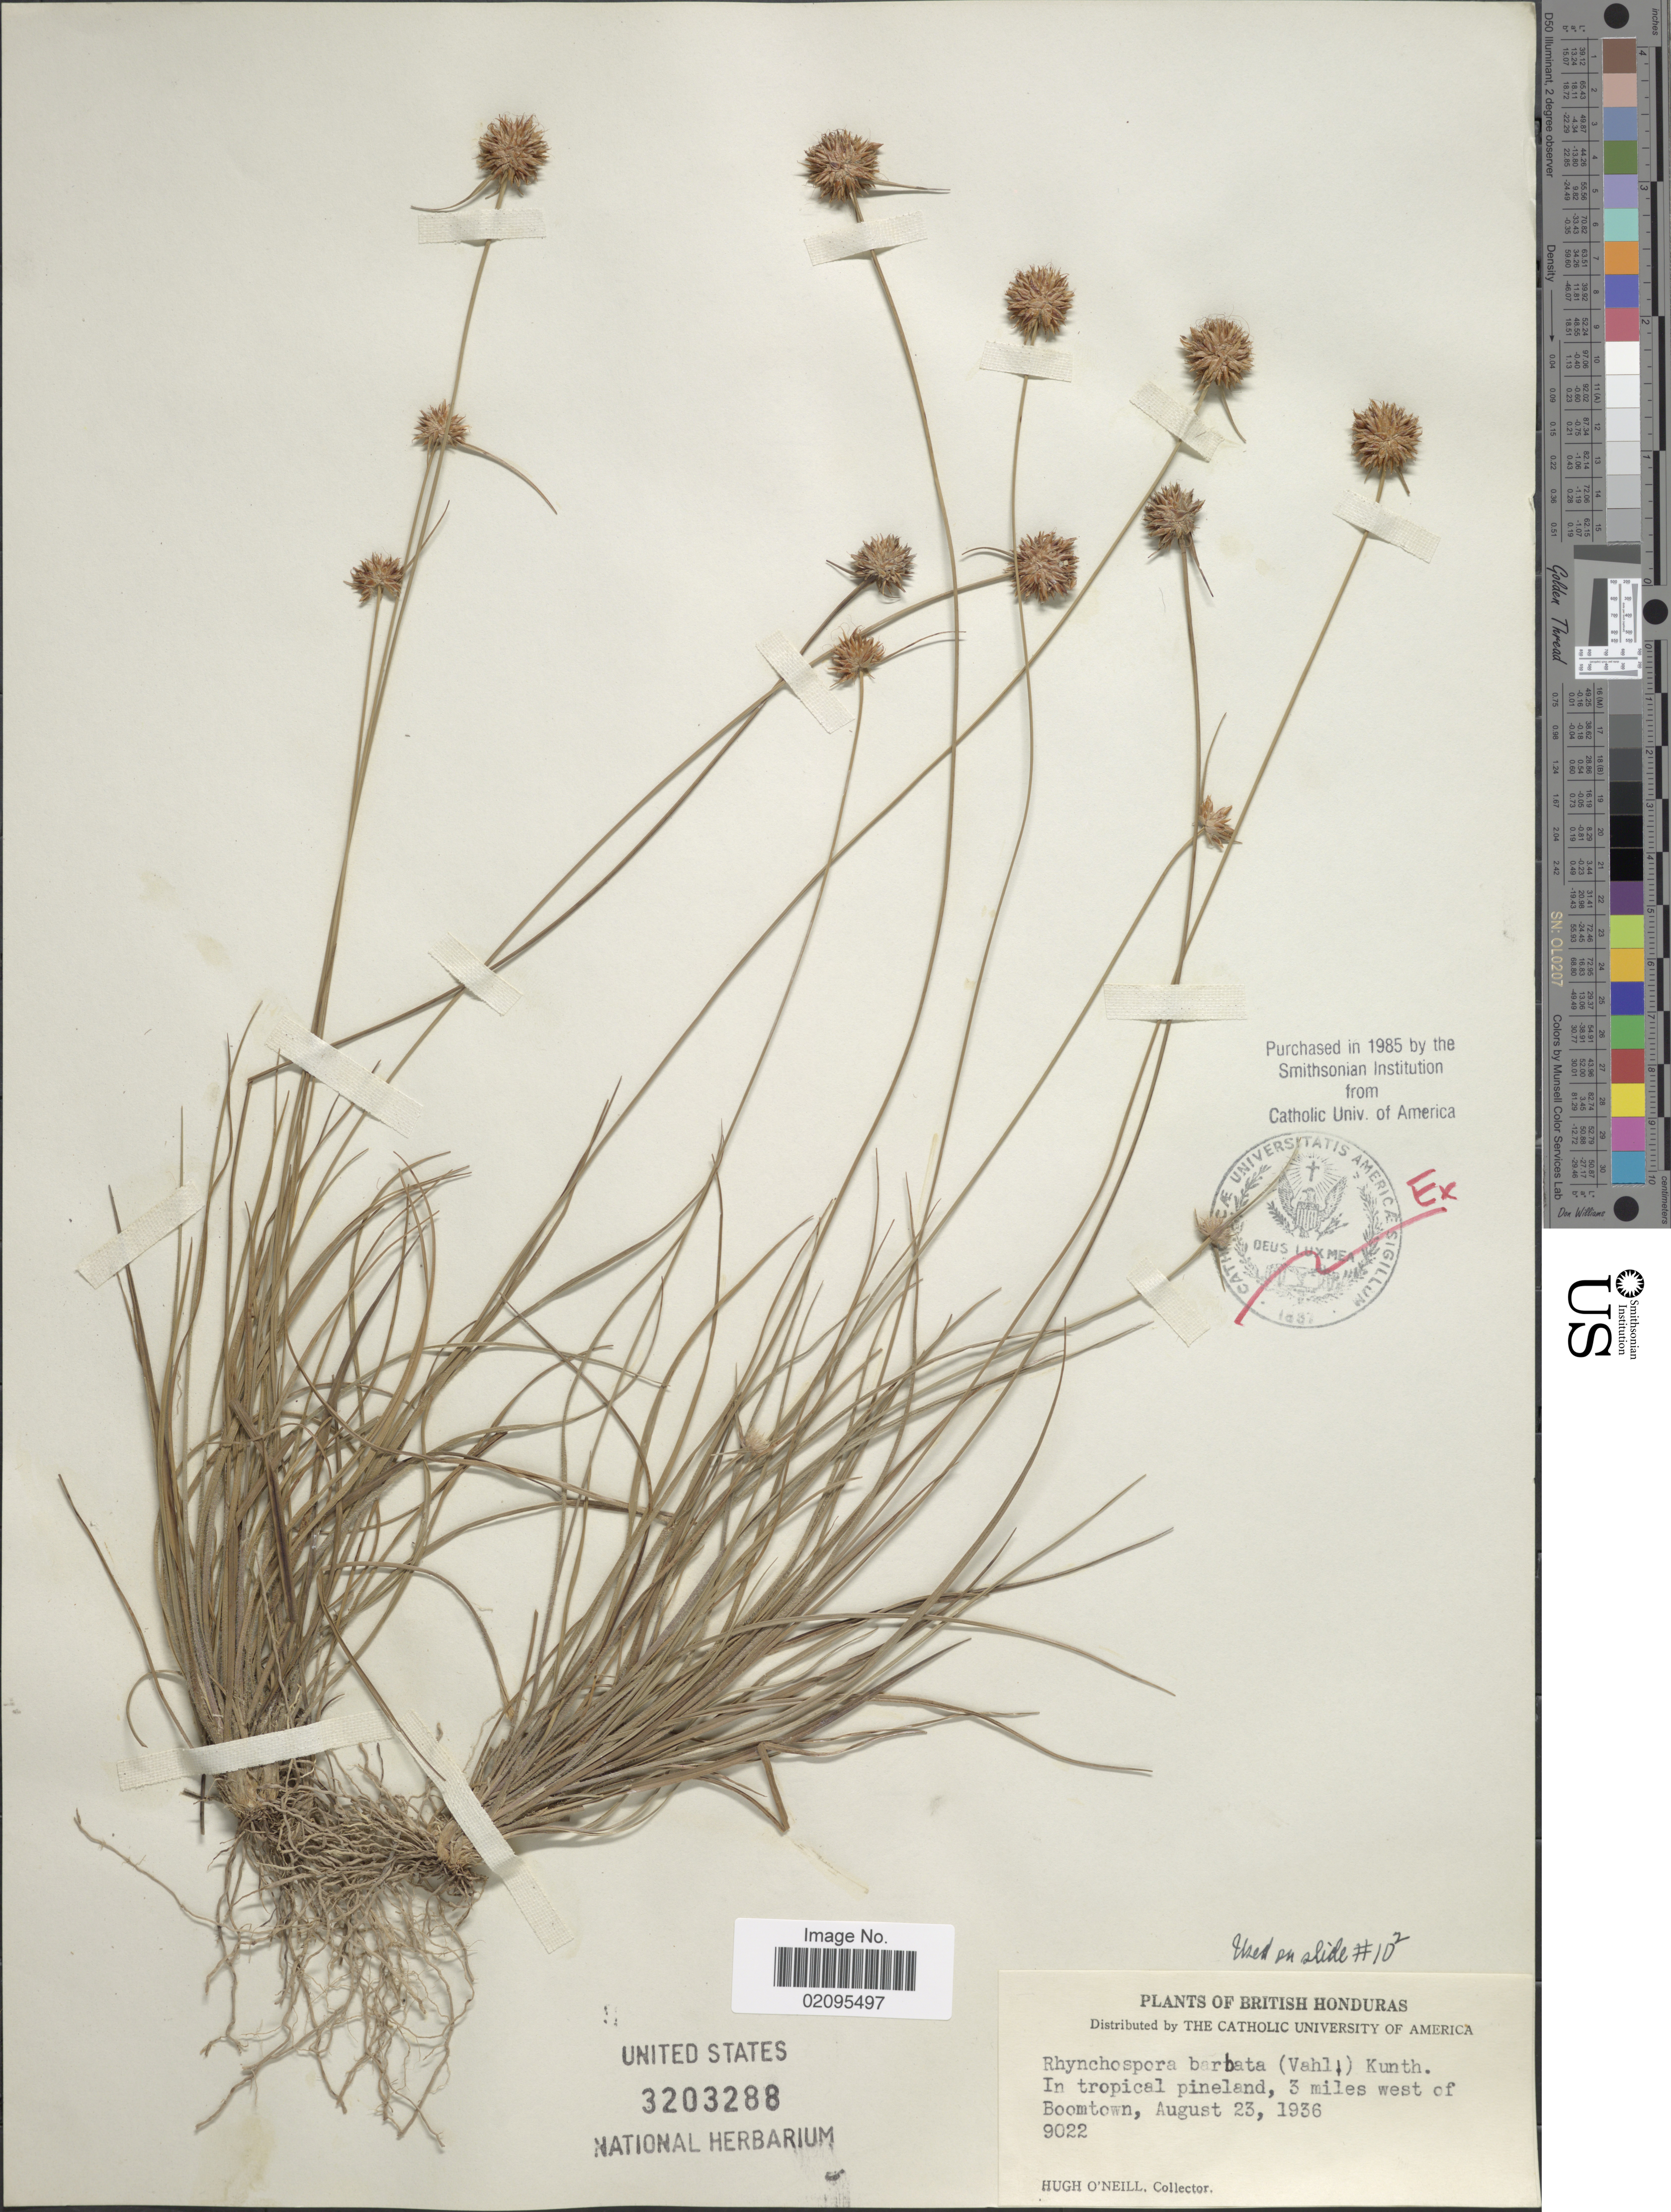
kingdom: Plantae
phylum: Tracheophyta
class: Liliopsida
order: Poales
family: Cyperaceae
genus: Rhynchospora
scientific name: Rhynchospora barbata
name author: (Vahl) Kunth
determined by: Alves, K.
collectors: H. O'Neill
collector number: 9022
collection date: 1936-08-23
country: Belize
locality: British Honduras, in tropical pineland, 3 miles west of Boomtown.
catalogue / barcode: US 3203288